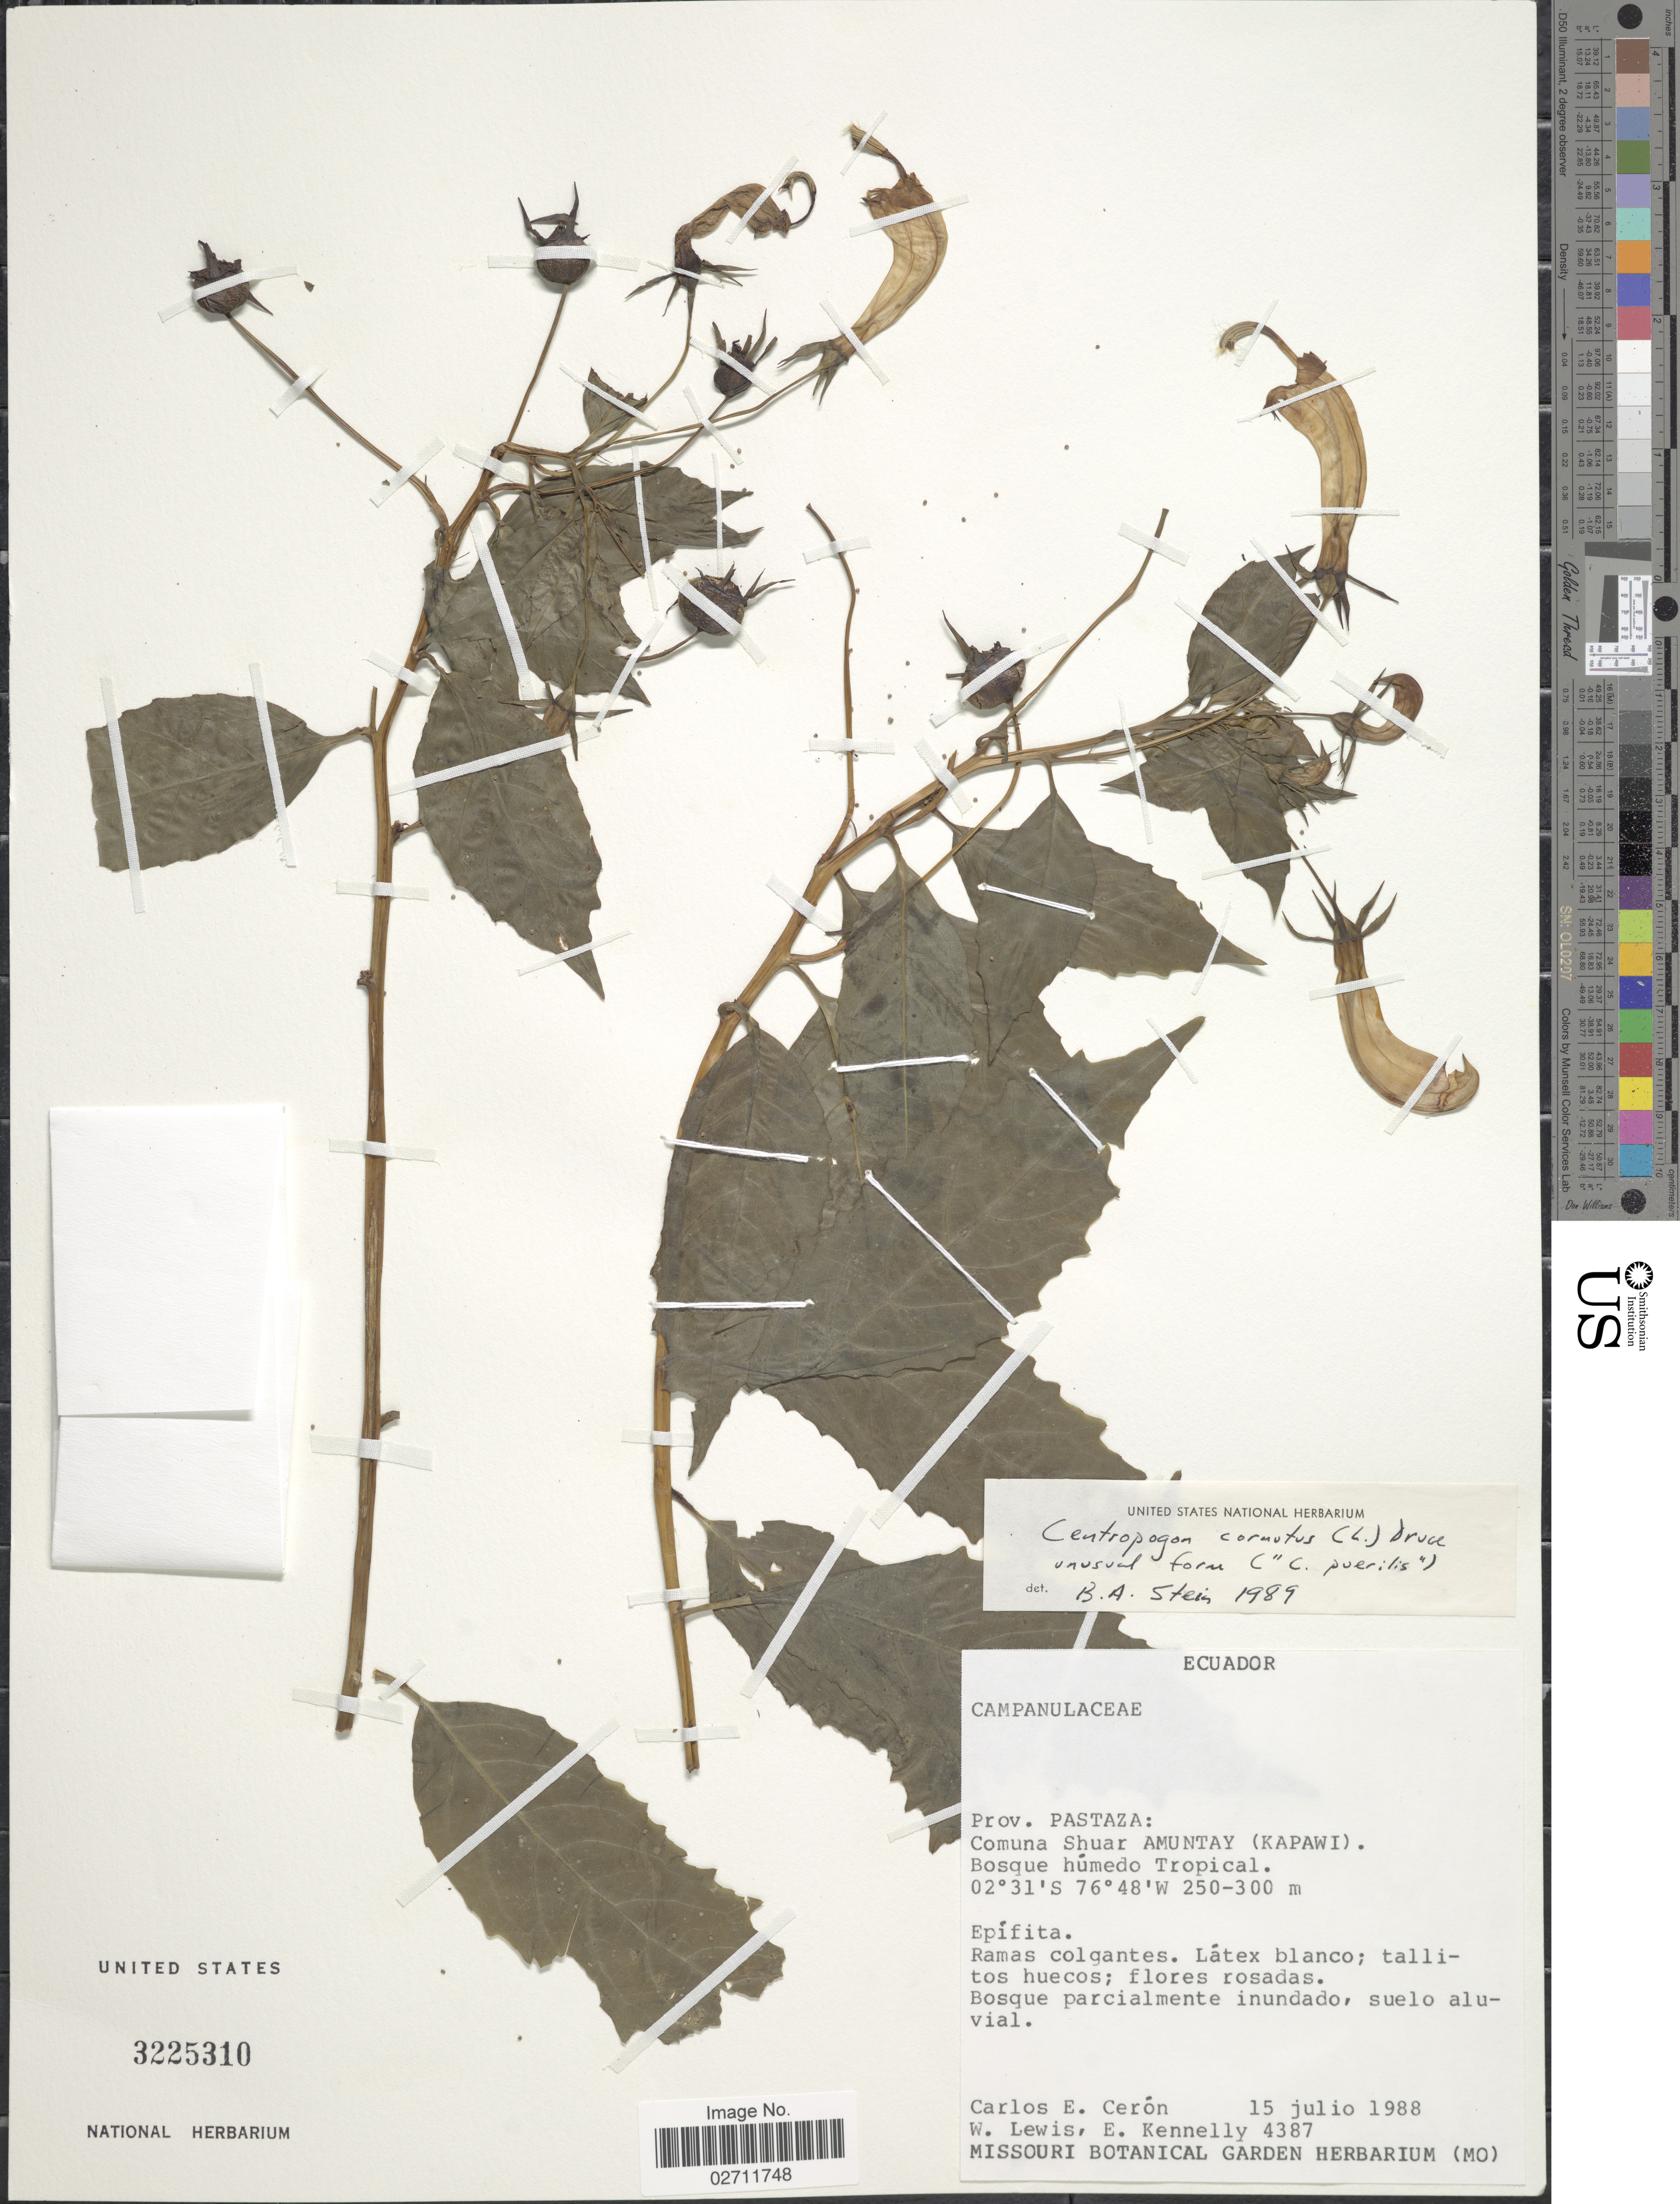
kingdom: Plantae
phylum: Tracheophyta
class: Magnoliopsida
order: Asterales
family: Campanulaceae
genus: Centropogon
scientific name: Centropogon cornutus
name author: (L.) Druce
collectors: C. E. Cerón M., W. Lewis & E. Kennelly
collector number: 4387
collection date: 1988-07-15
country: Ecuador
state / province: Pastaza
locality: Comuna Shuar Amuntay (Kapawi)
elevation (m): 250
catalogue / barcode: US 3225310